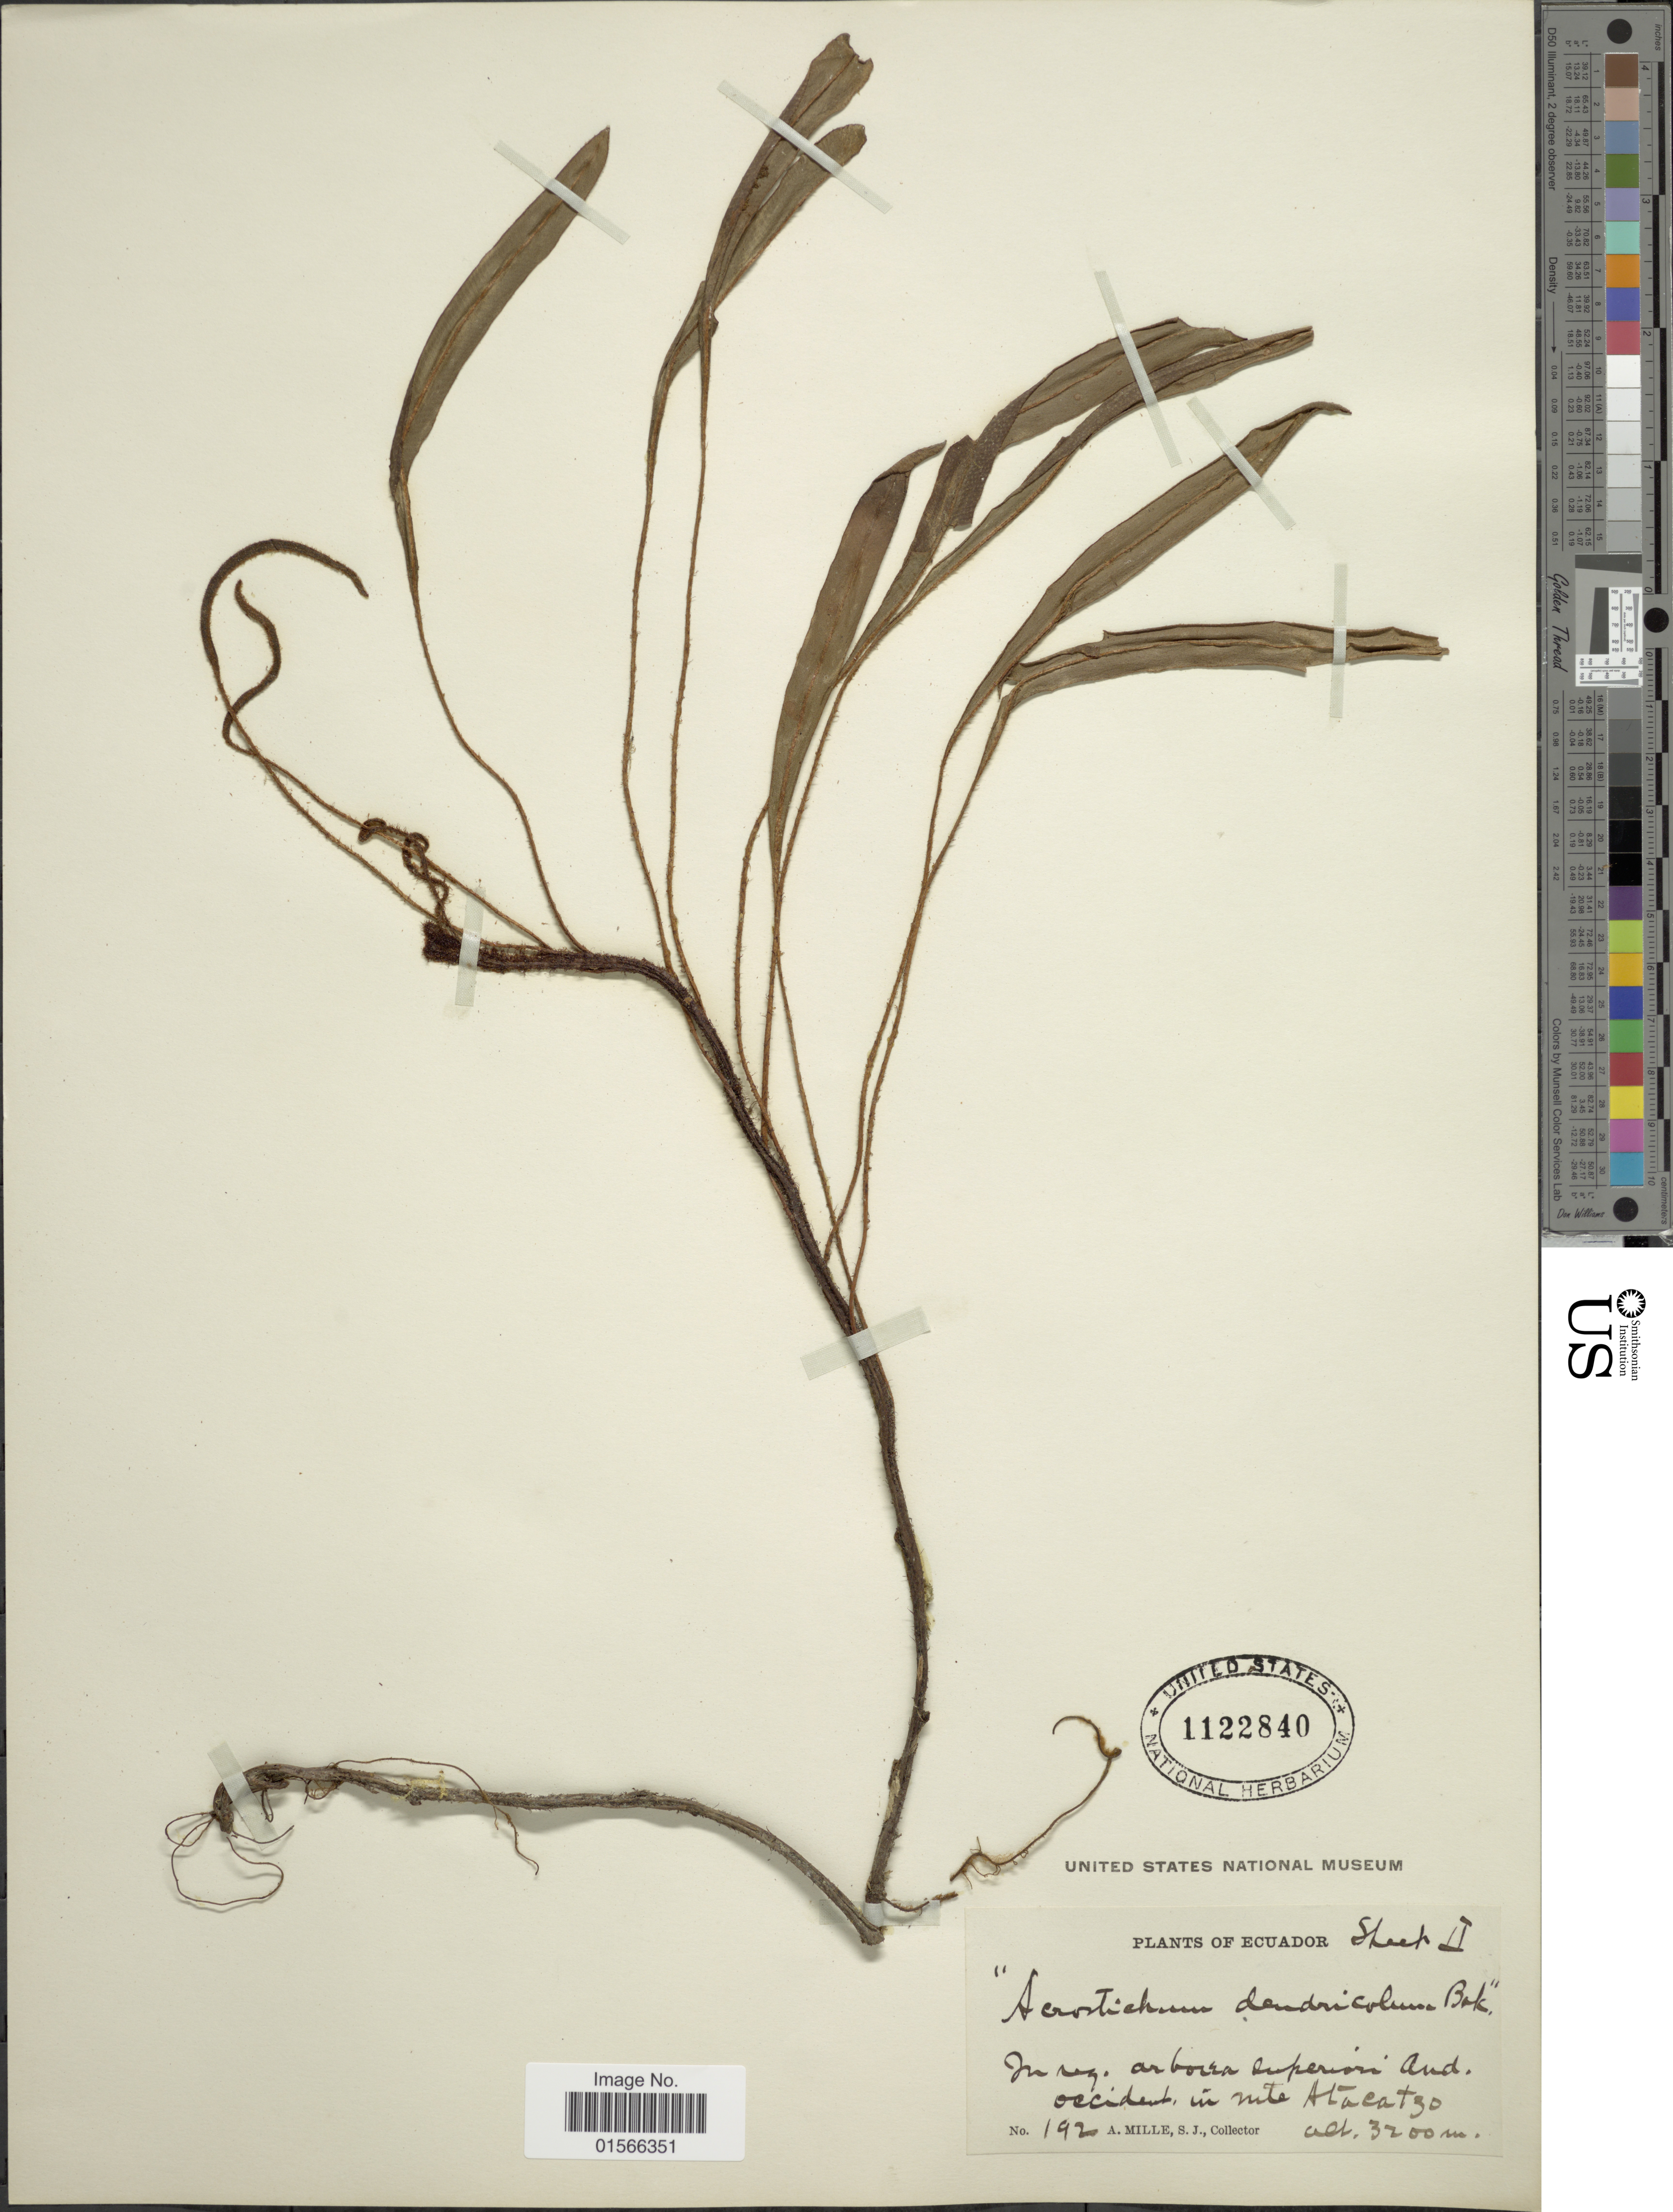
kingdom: Plantae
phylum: Tracheophyta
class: Polypodiopsida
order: Polypodiales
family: Dryopteridaceae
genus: Elaphoglossum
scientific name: Elaphoglossum dendricolum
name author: (Baker) Christ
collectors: A. Mille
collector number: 192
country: Ecuador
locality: In reg arborea superior and occident, in mte Atacatzo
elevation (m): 3200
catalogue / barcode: US 1122840